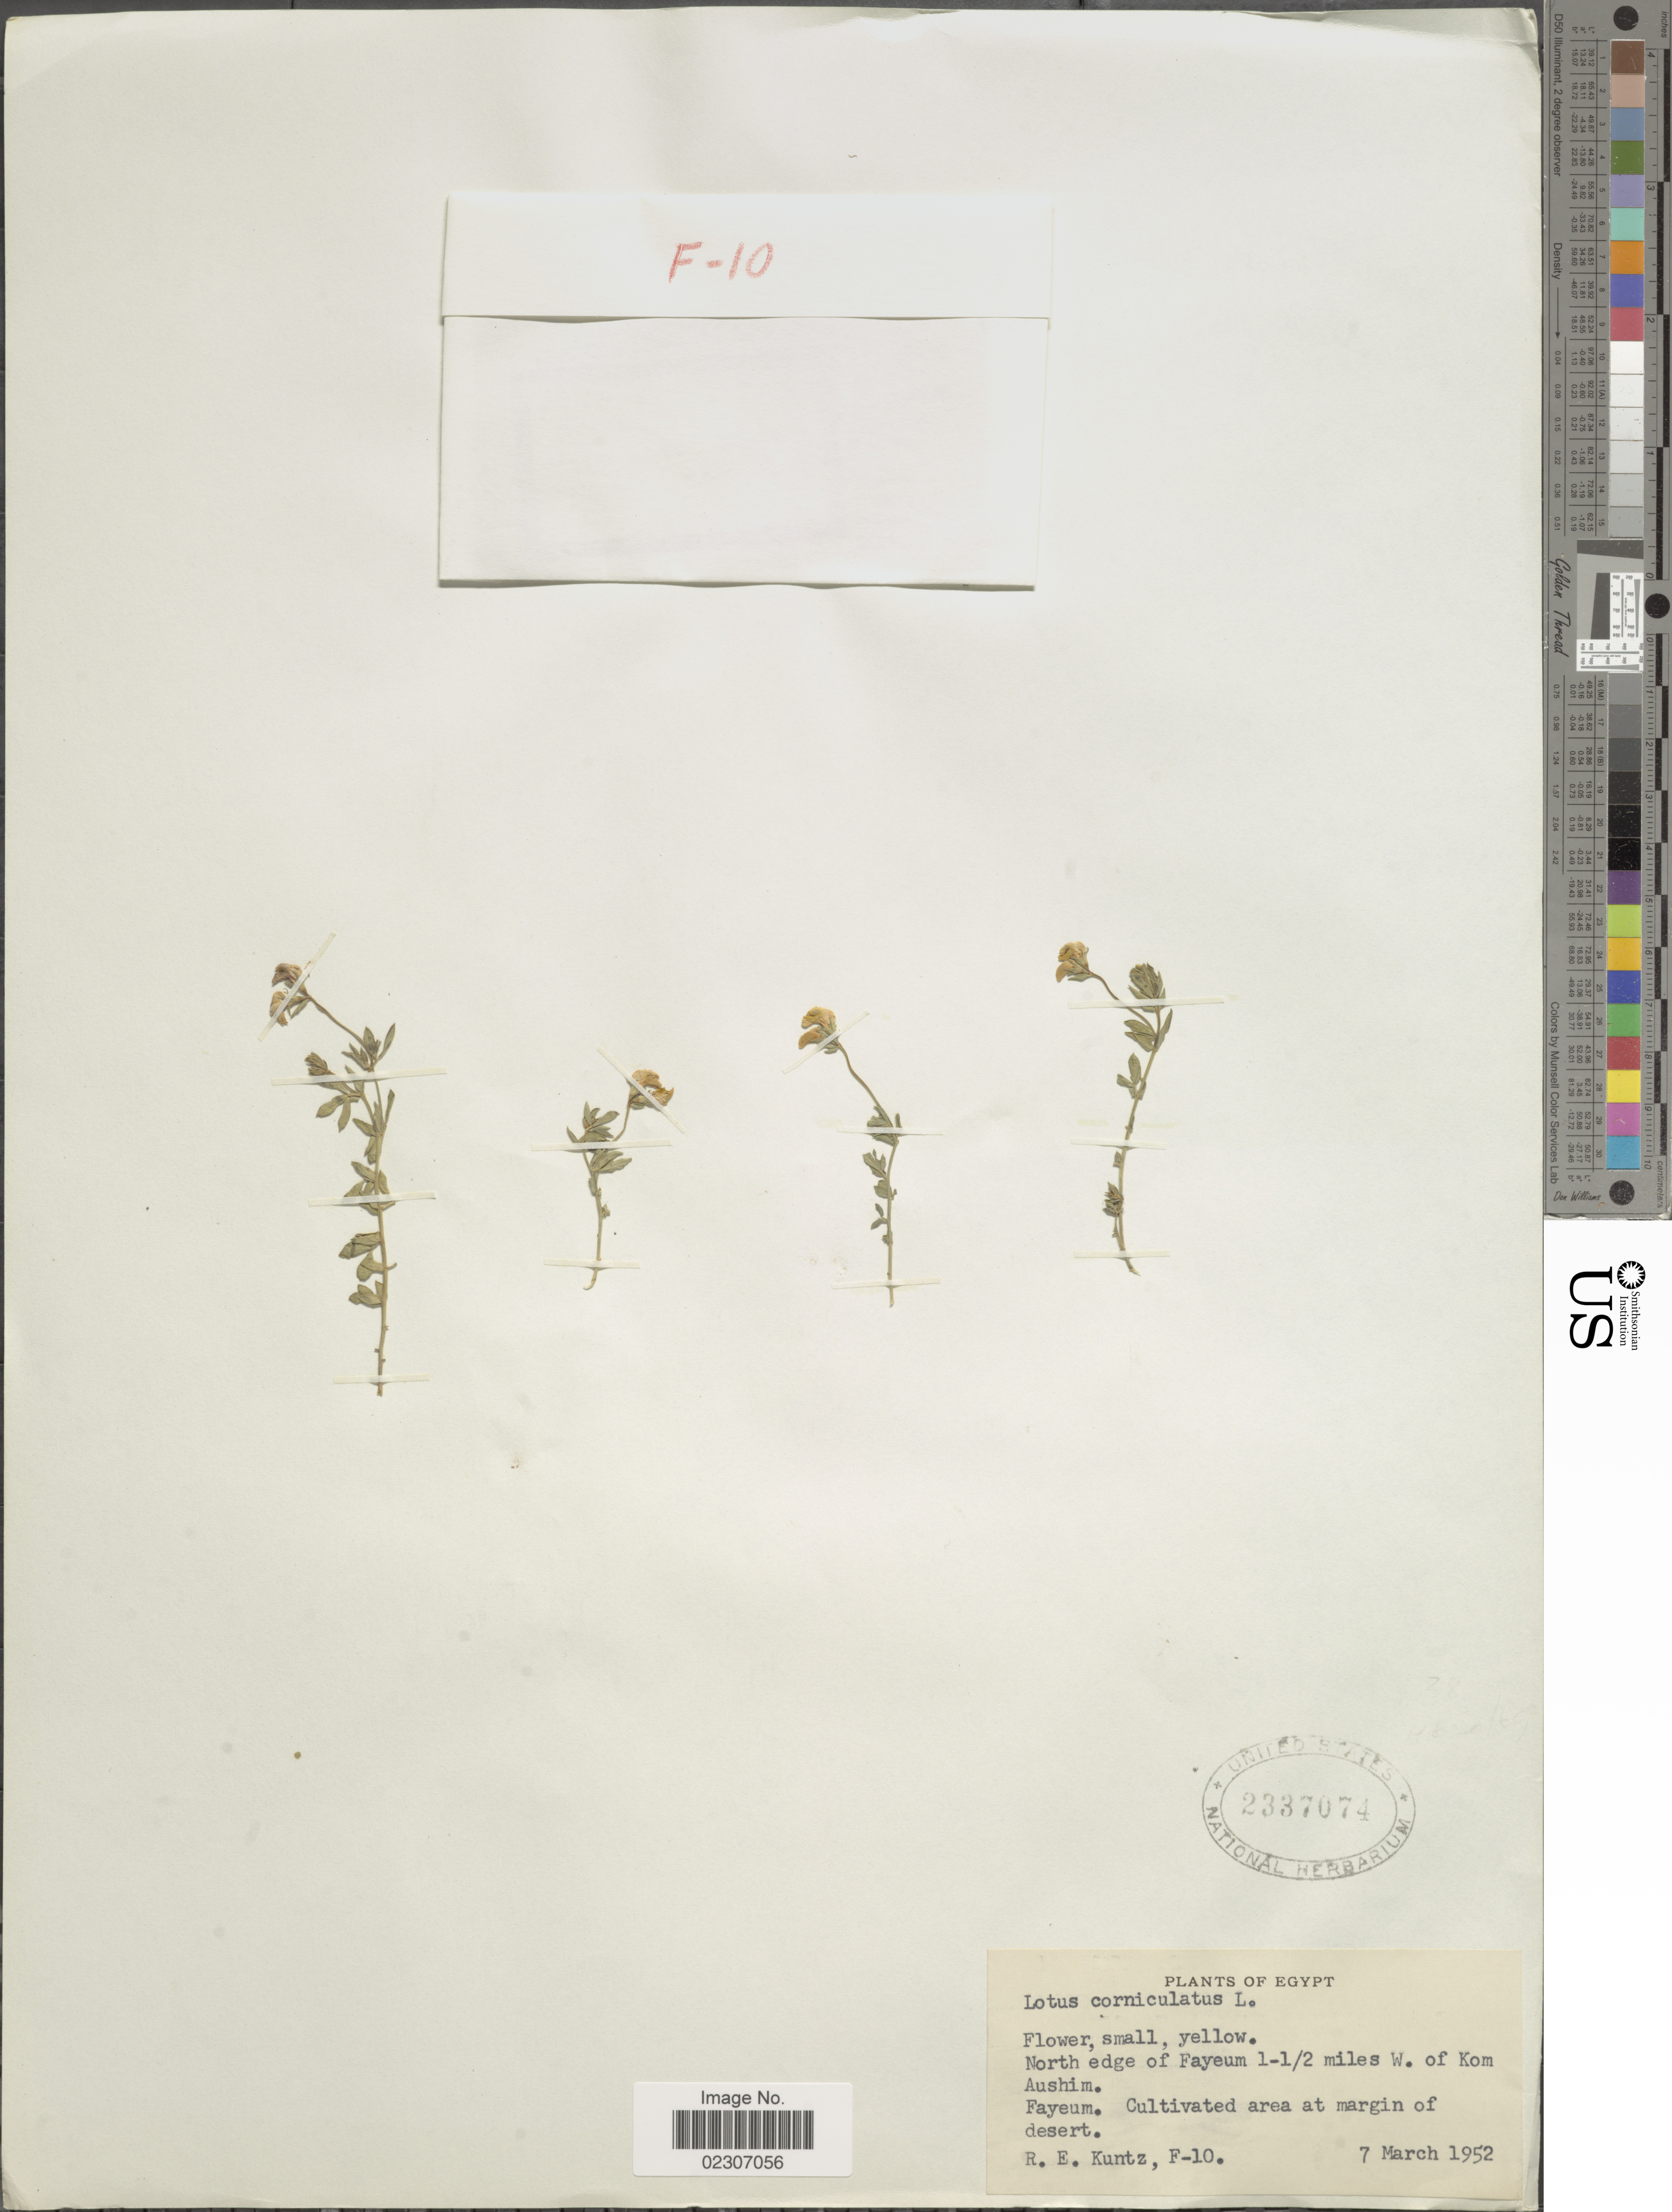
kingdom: Plantae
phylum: Tracheophyta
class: Magnoliopsida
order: Fabales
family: Fabaceae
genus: Lotus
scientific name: Lotus corniculatus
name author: L.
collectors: R. E. Kuntz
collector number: F-10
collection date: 1952-03-07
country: Egypt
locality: Northedge of Fayeum 1-½ miles W of Kom Aushim. Fayeum. Cultivated area at margin of desert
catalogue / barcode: US 2337074